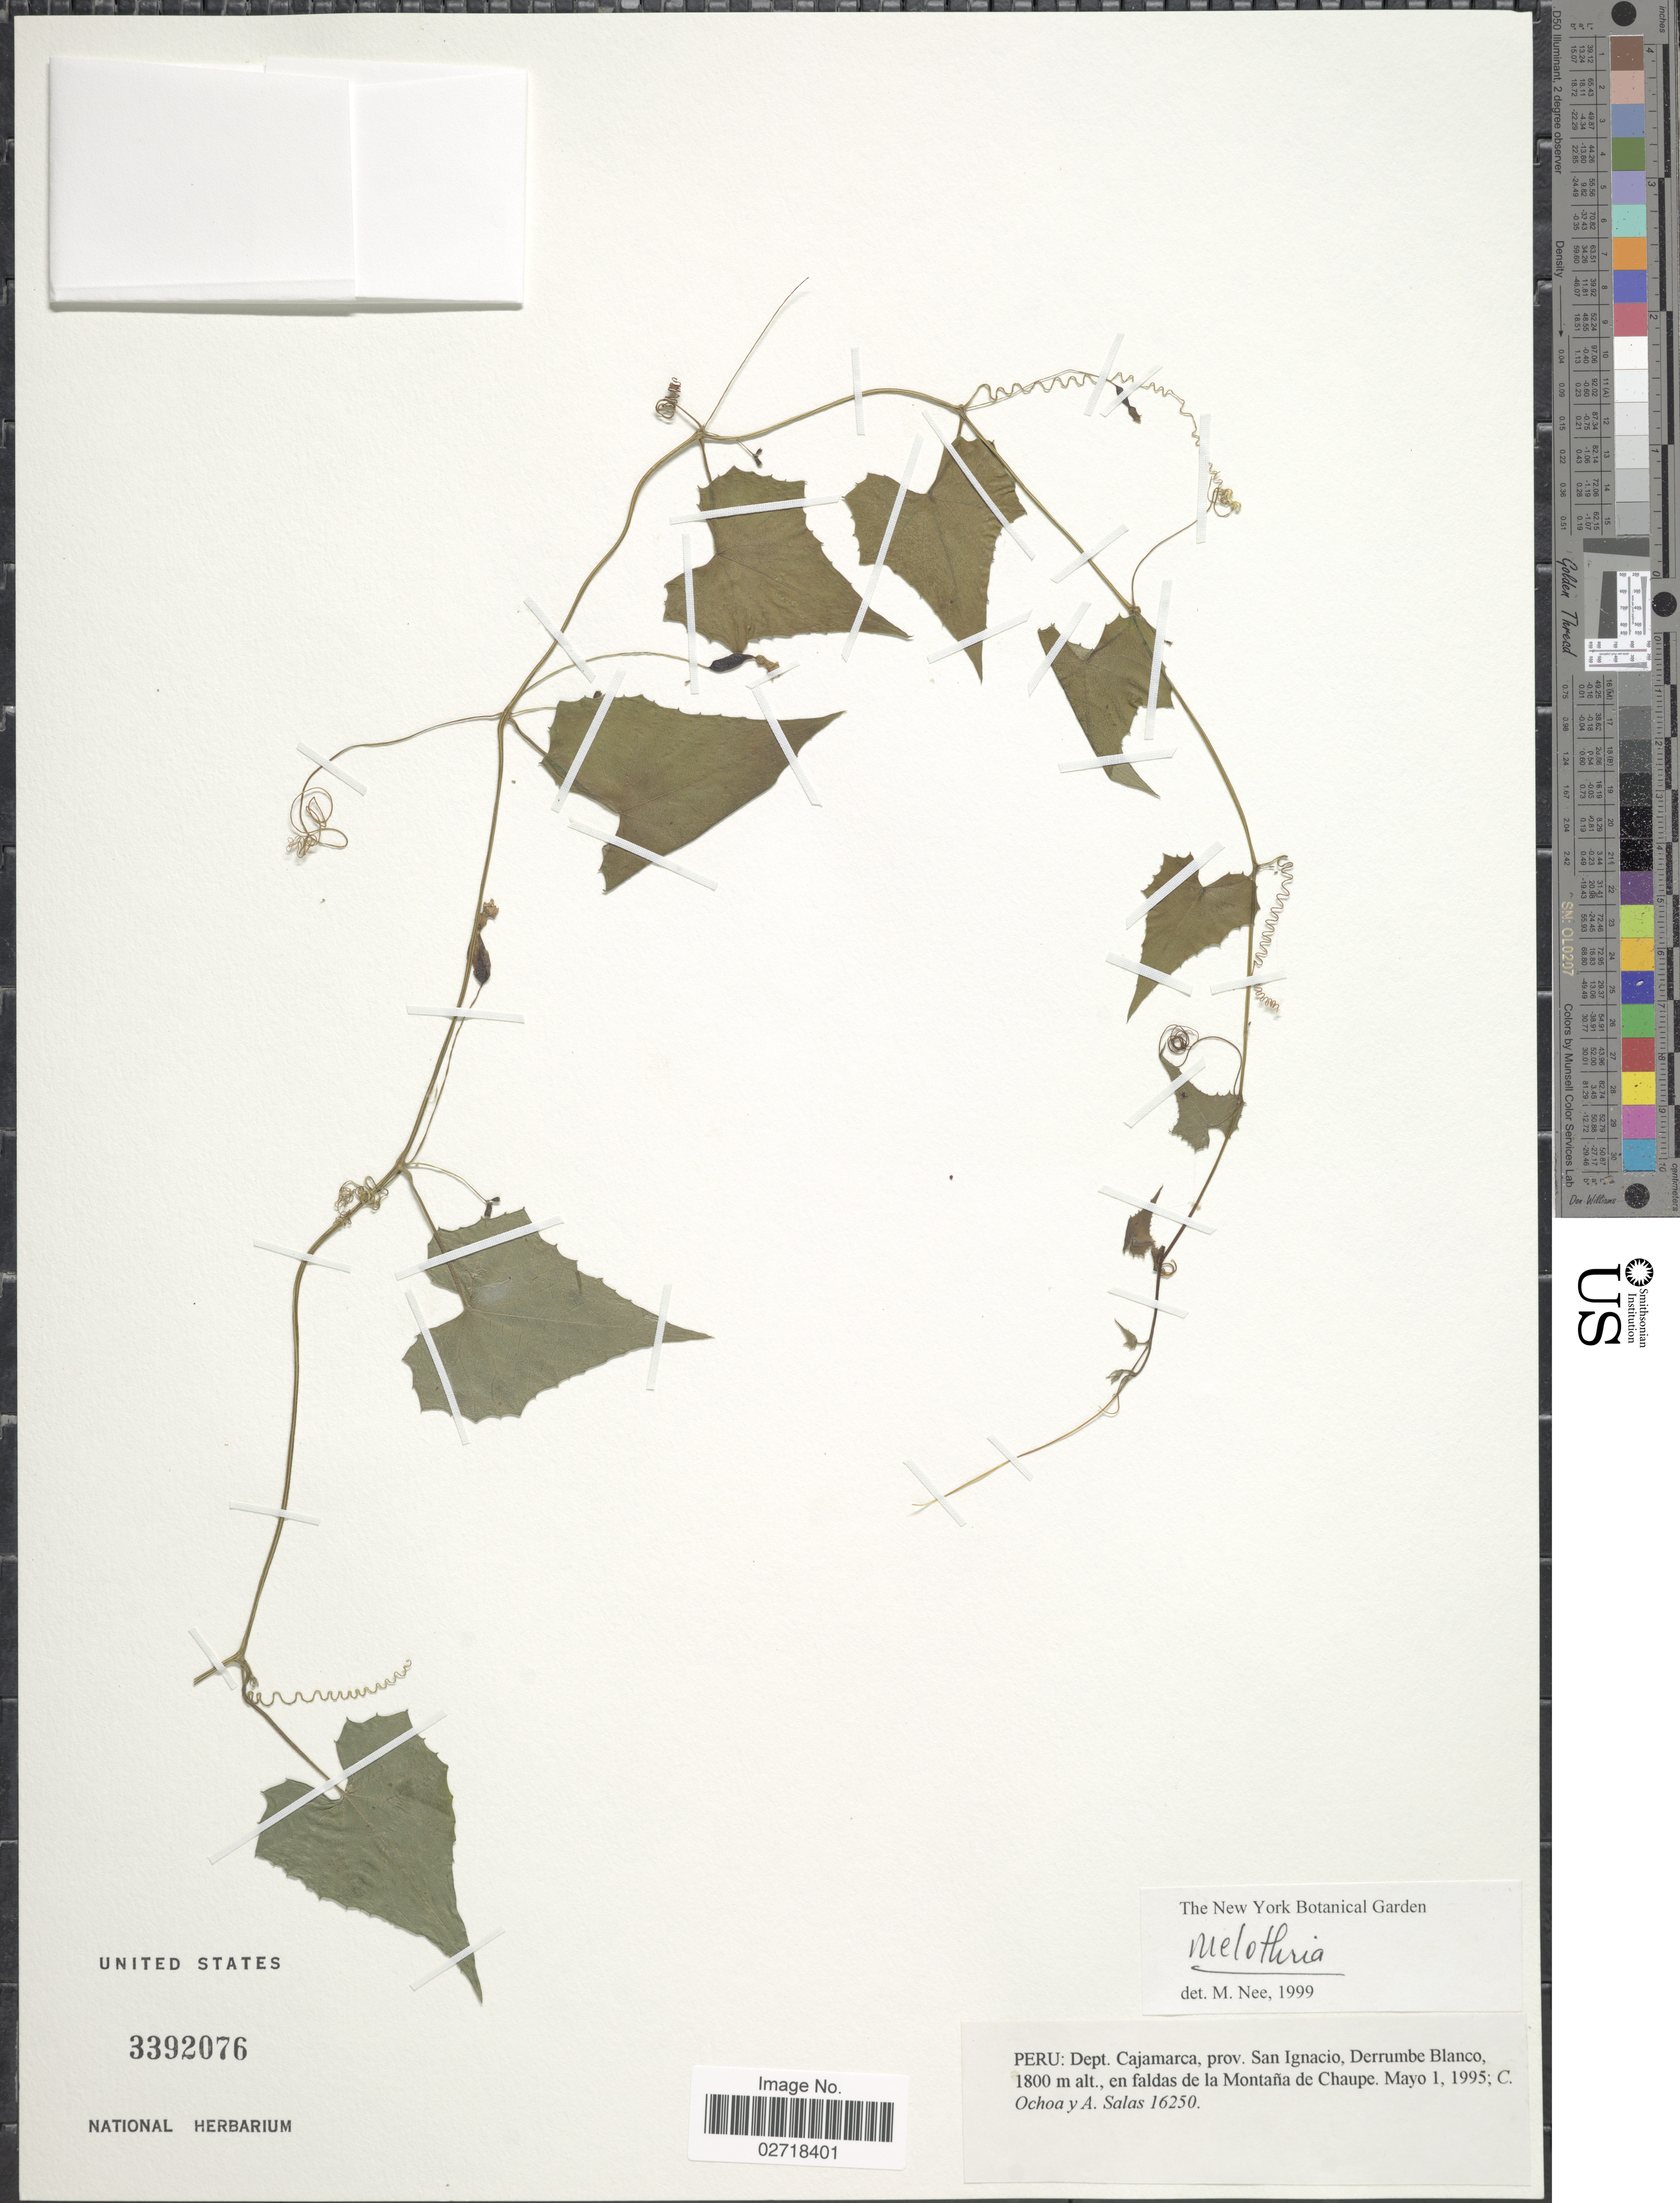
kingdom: Plantae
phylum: Tracheophyta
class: Magnoliopsida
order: Cucurbitales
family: Cucurbitaceae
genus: Melothria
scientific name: Melothria sp.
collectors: C. Ochoa & A. Salas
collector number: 16250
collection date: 1995-05-01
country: Peru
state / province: Cajamarca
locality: Prov. San Ignacio, Derrumbe Blanco en faldas de la montana de Chaupe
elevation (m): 1800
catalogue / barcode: US 3392076